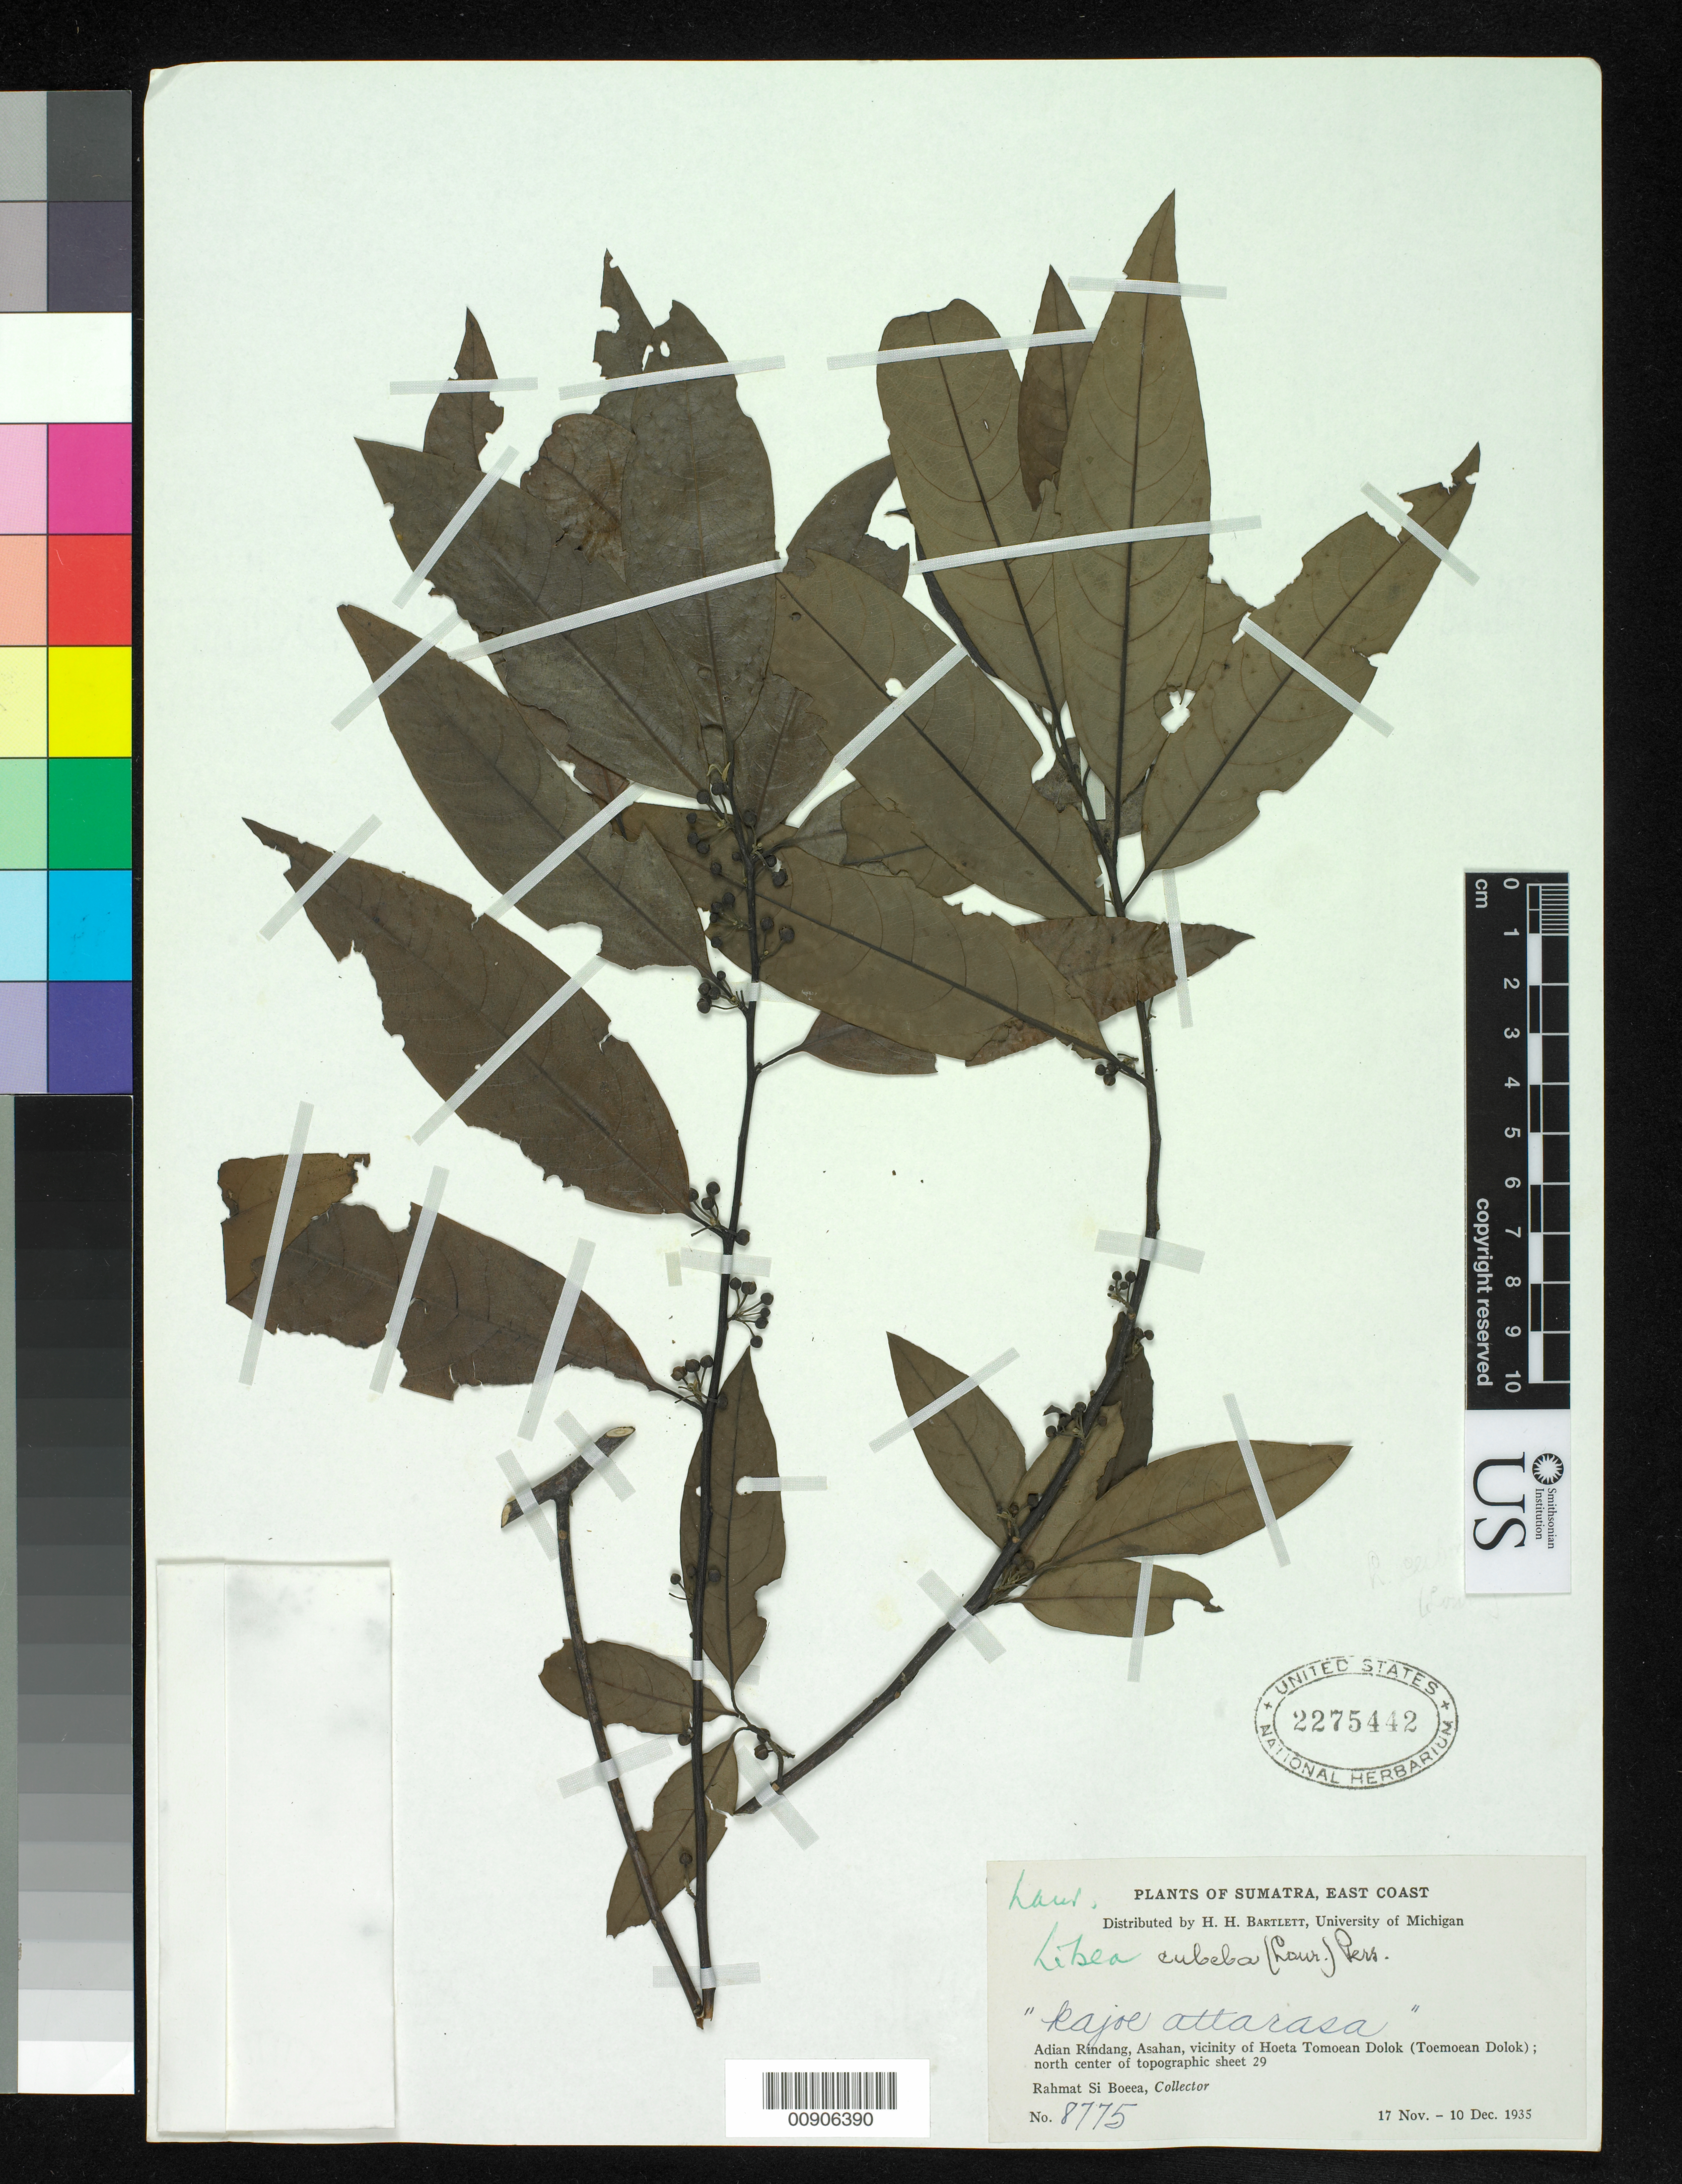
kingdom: Plantae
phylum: Tracheophyta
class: Magnoliopsida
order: Laurales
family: Lauraceae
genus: Litsea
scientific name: Litsea cubeba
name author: (Lour.) Pers.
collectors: Rahmat Si Boeea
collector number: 8775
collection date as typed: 17 Nov 1935 to 10 Dec 1935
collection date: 1935-11-17/1935-12-10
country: Indonesia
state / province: Sumatra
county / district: Aceh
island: Sumatra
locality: Adian Rindang, Asahan, Vicinity of Hoeta tomoean Dolok (Toemoean Dolok), north center of topographic sheet 29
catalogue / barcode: US 2275442